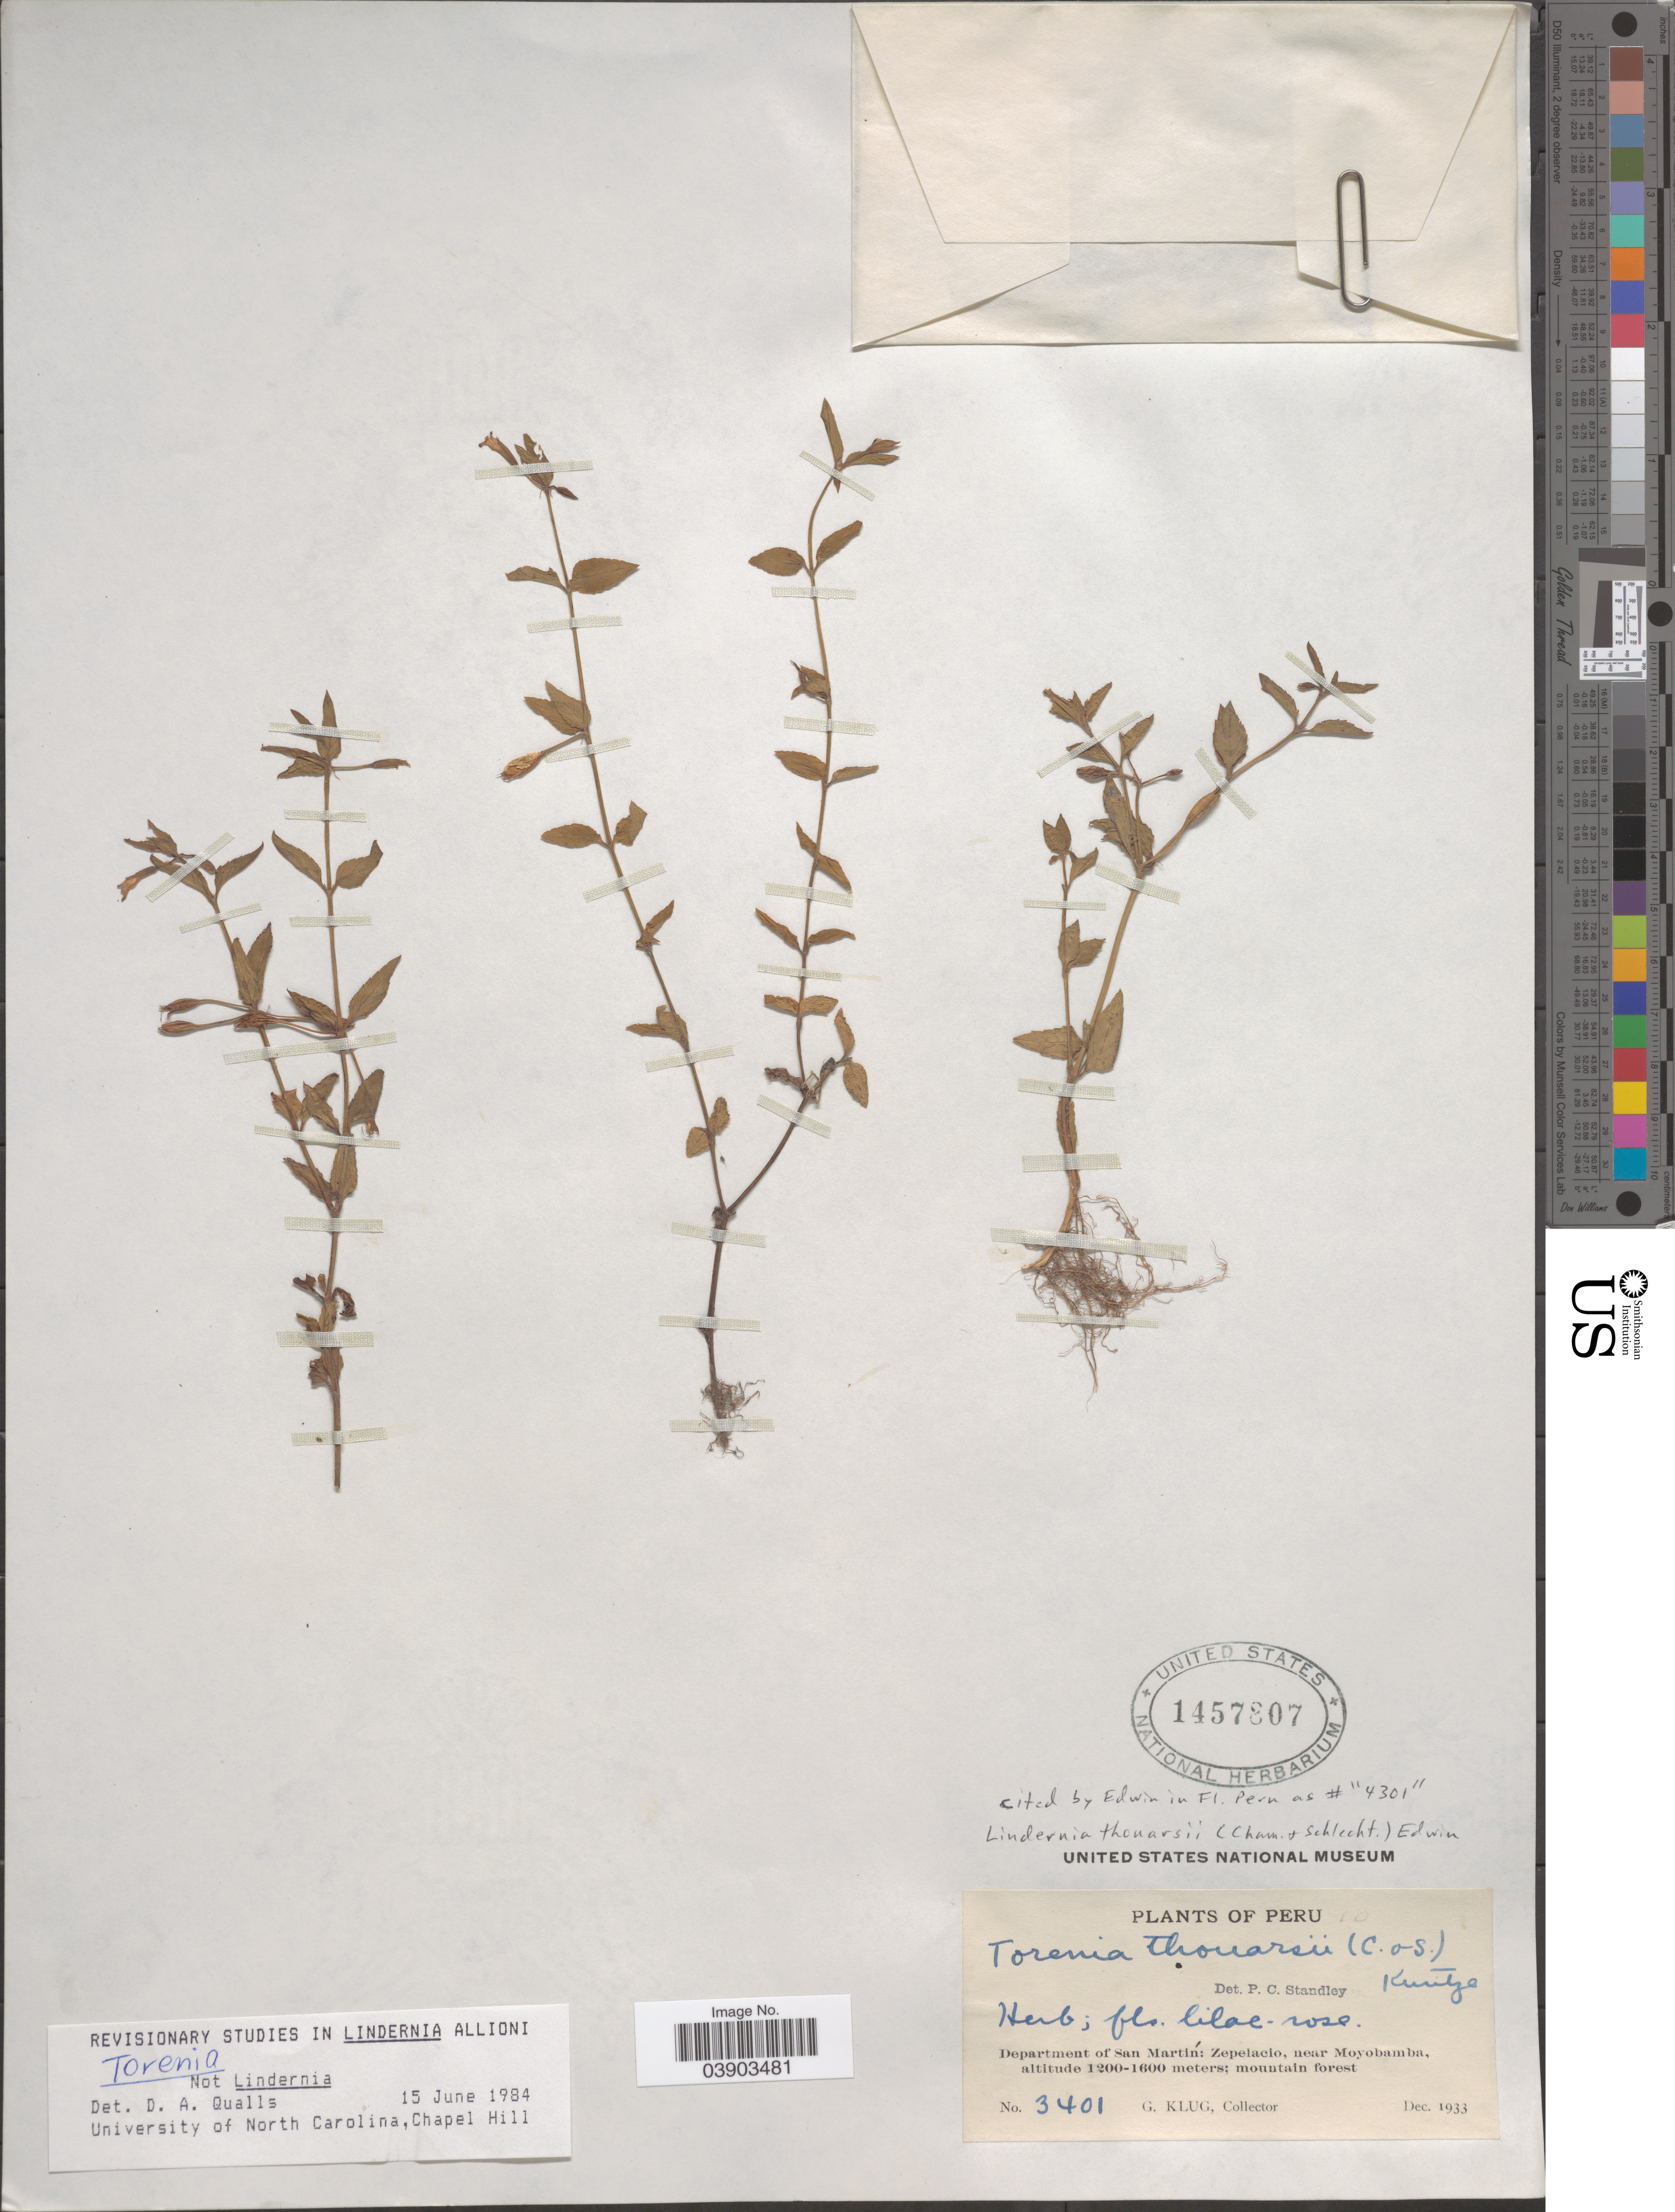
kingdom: Plantae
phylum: Tracheophyta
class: Magnoliopsida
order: Lamiales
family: Linderniaceae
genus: Torenia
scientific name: Torenia thouarsii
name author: (Cham. & Schltdl.) Kuntze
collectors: G. Klug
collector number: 3401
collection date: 1933-12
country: Peru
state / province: San Martín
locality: Department of San Martín: Zepelacio, near Moyobamba.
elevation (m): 1200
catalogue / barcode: US 1457807